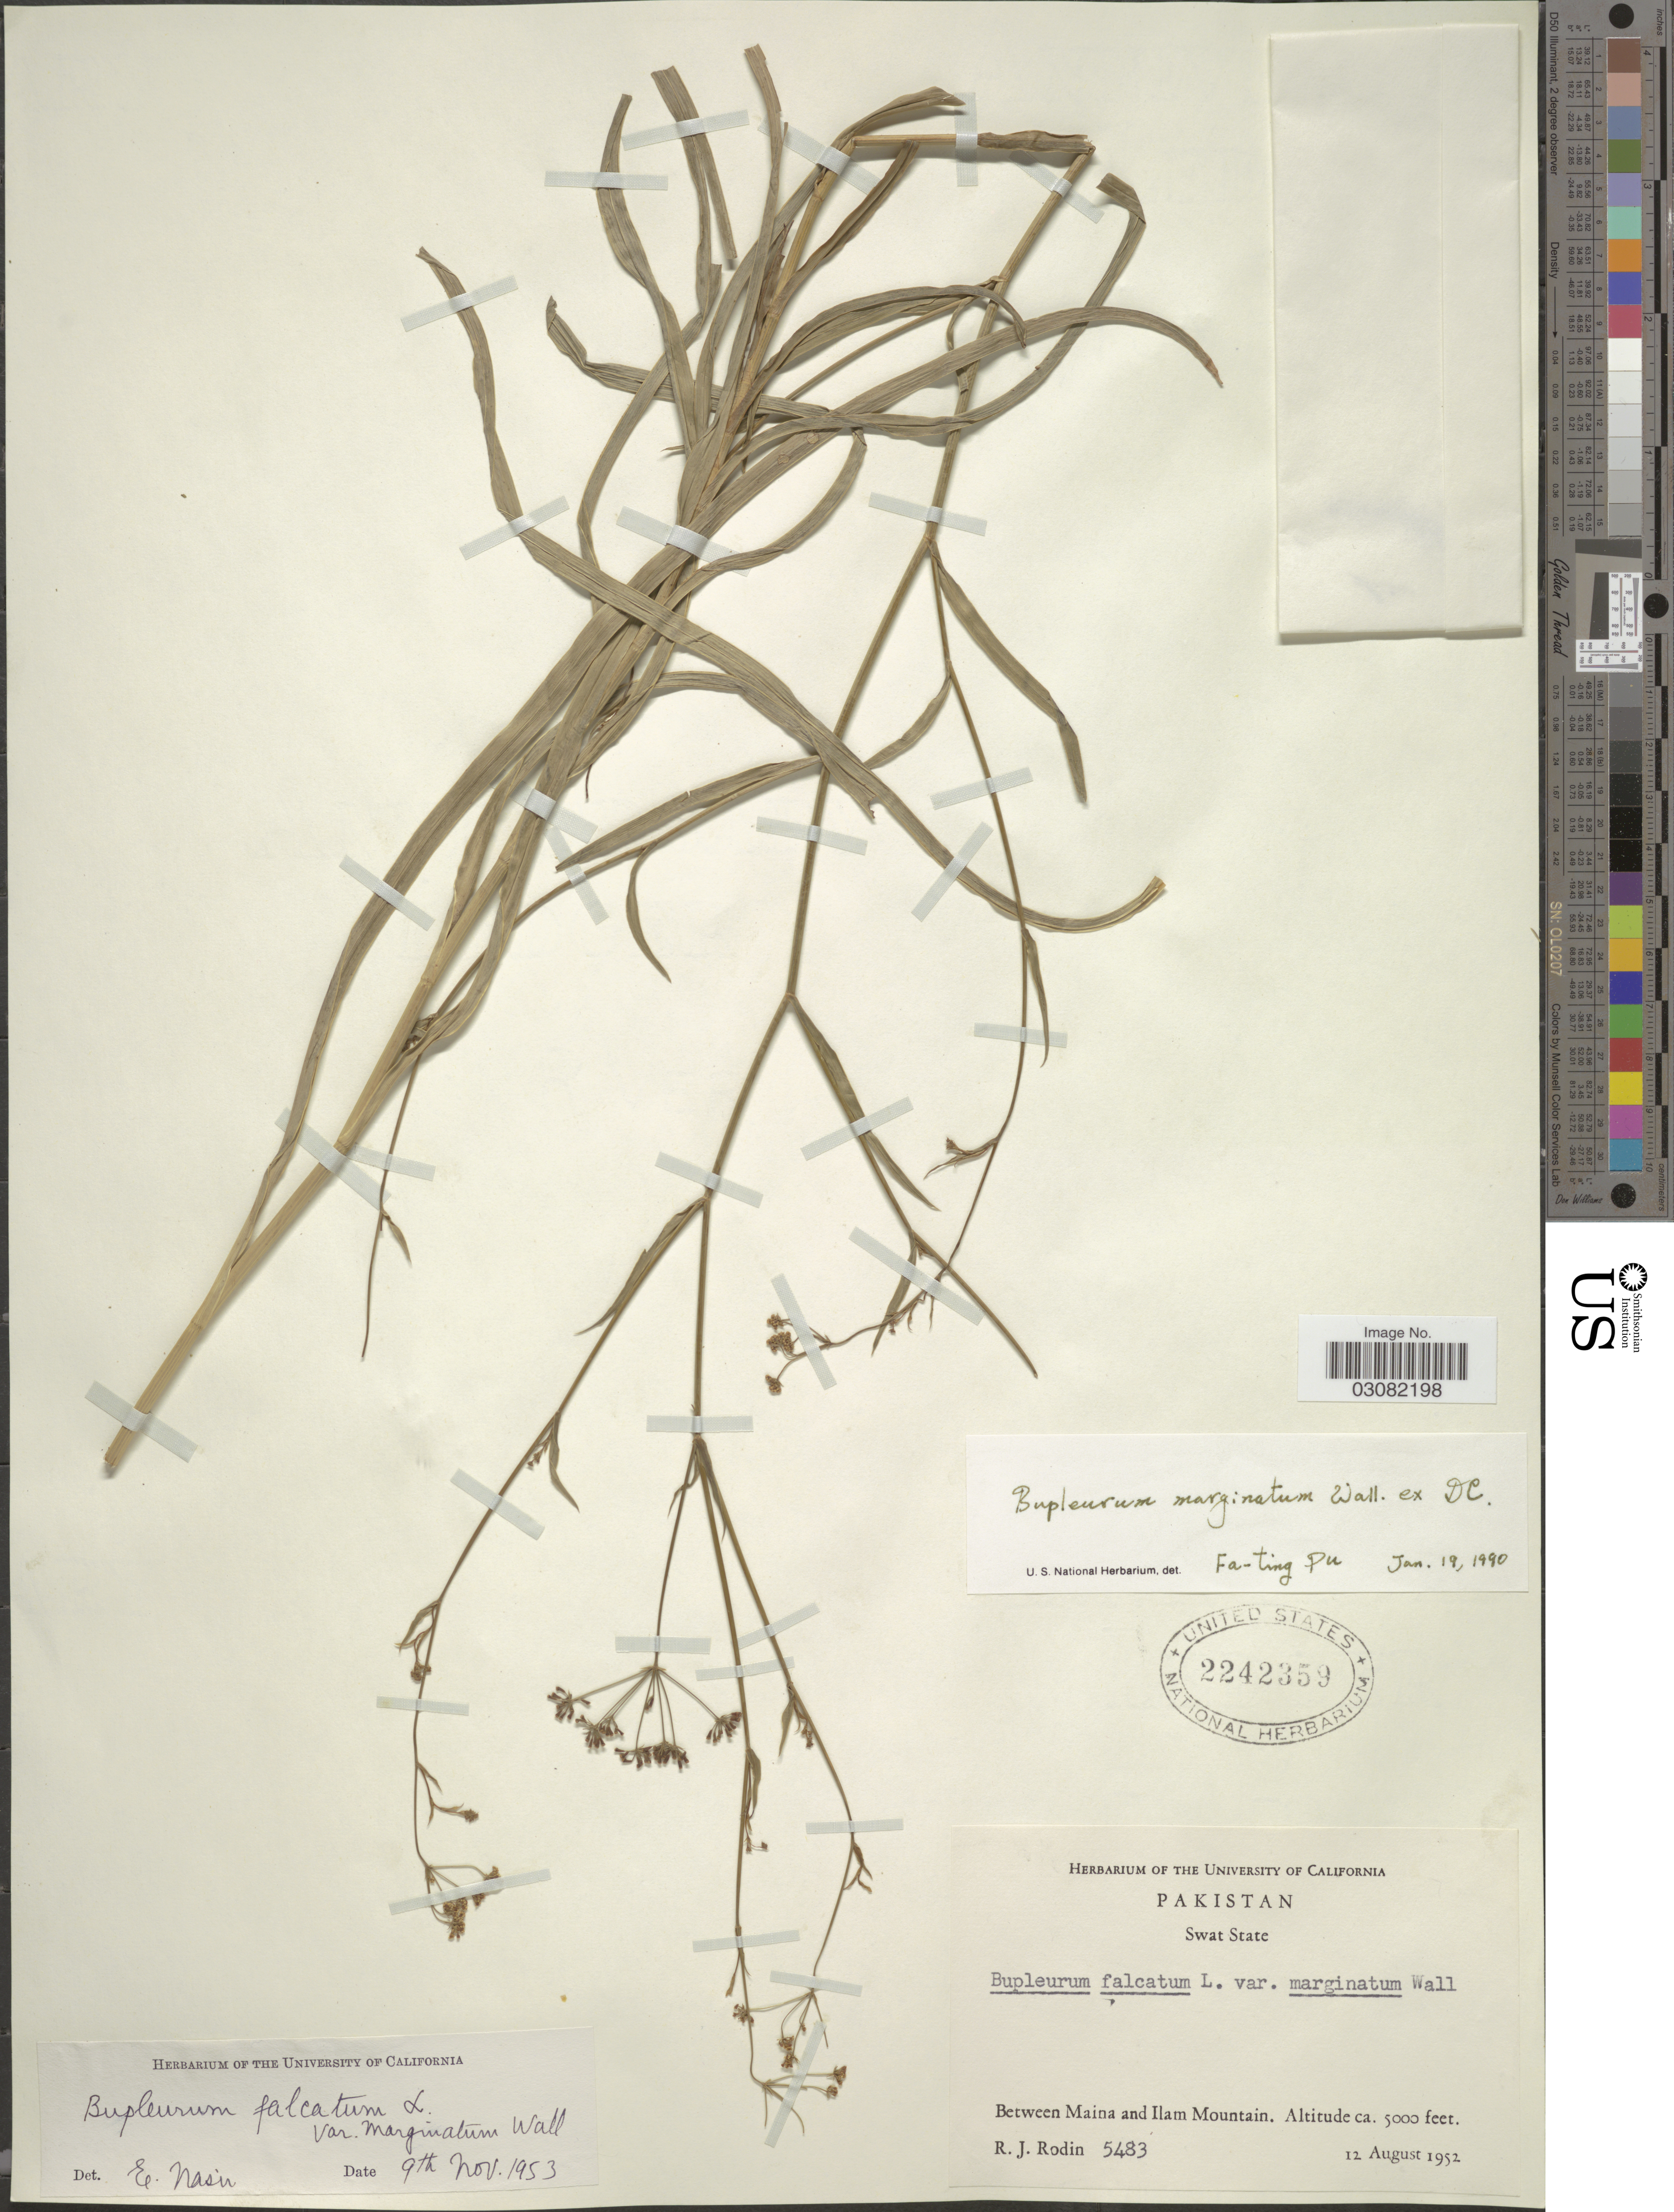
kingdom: Plantae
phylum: Tracheophyta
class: Magnoliopsida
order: Apiales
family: Apiaceae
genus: Bupleurum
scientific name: Bupleurum falcatum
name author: L.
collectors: R. J. Rodin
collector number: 5483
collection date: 1952-08-12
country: Pakistan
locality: Swat State, Between Maina and Ilam Mountain.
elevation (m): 1524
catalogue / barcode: US 2242359